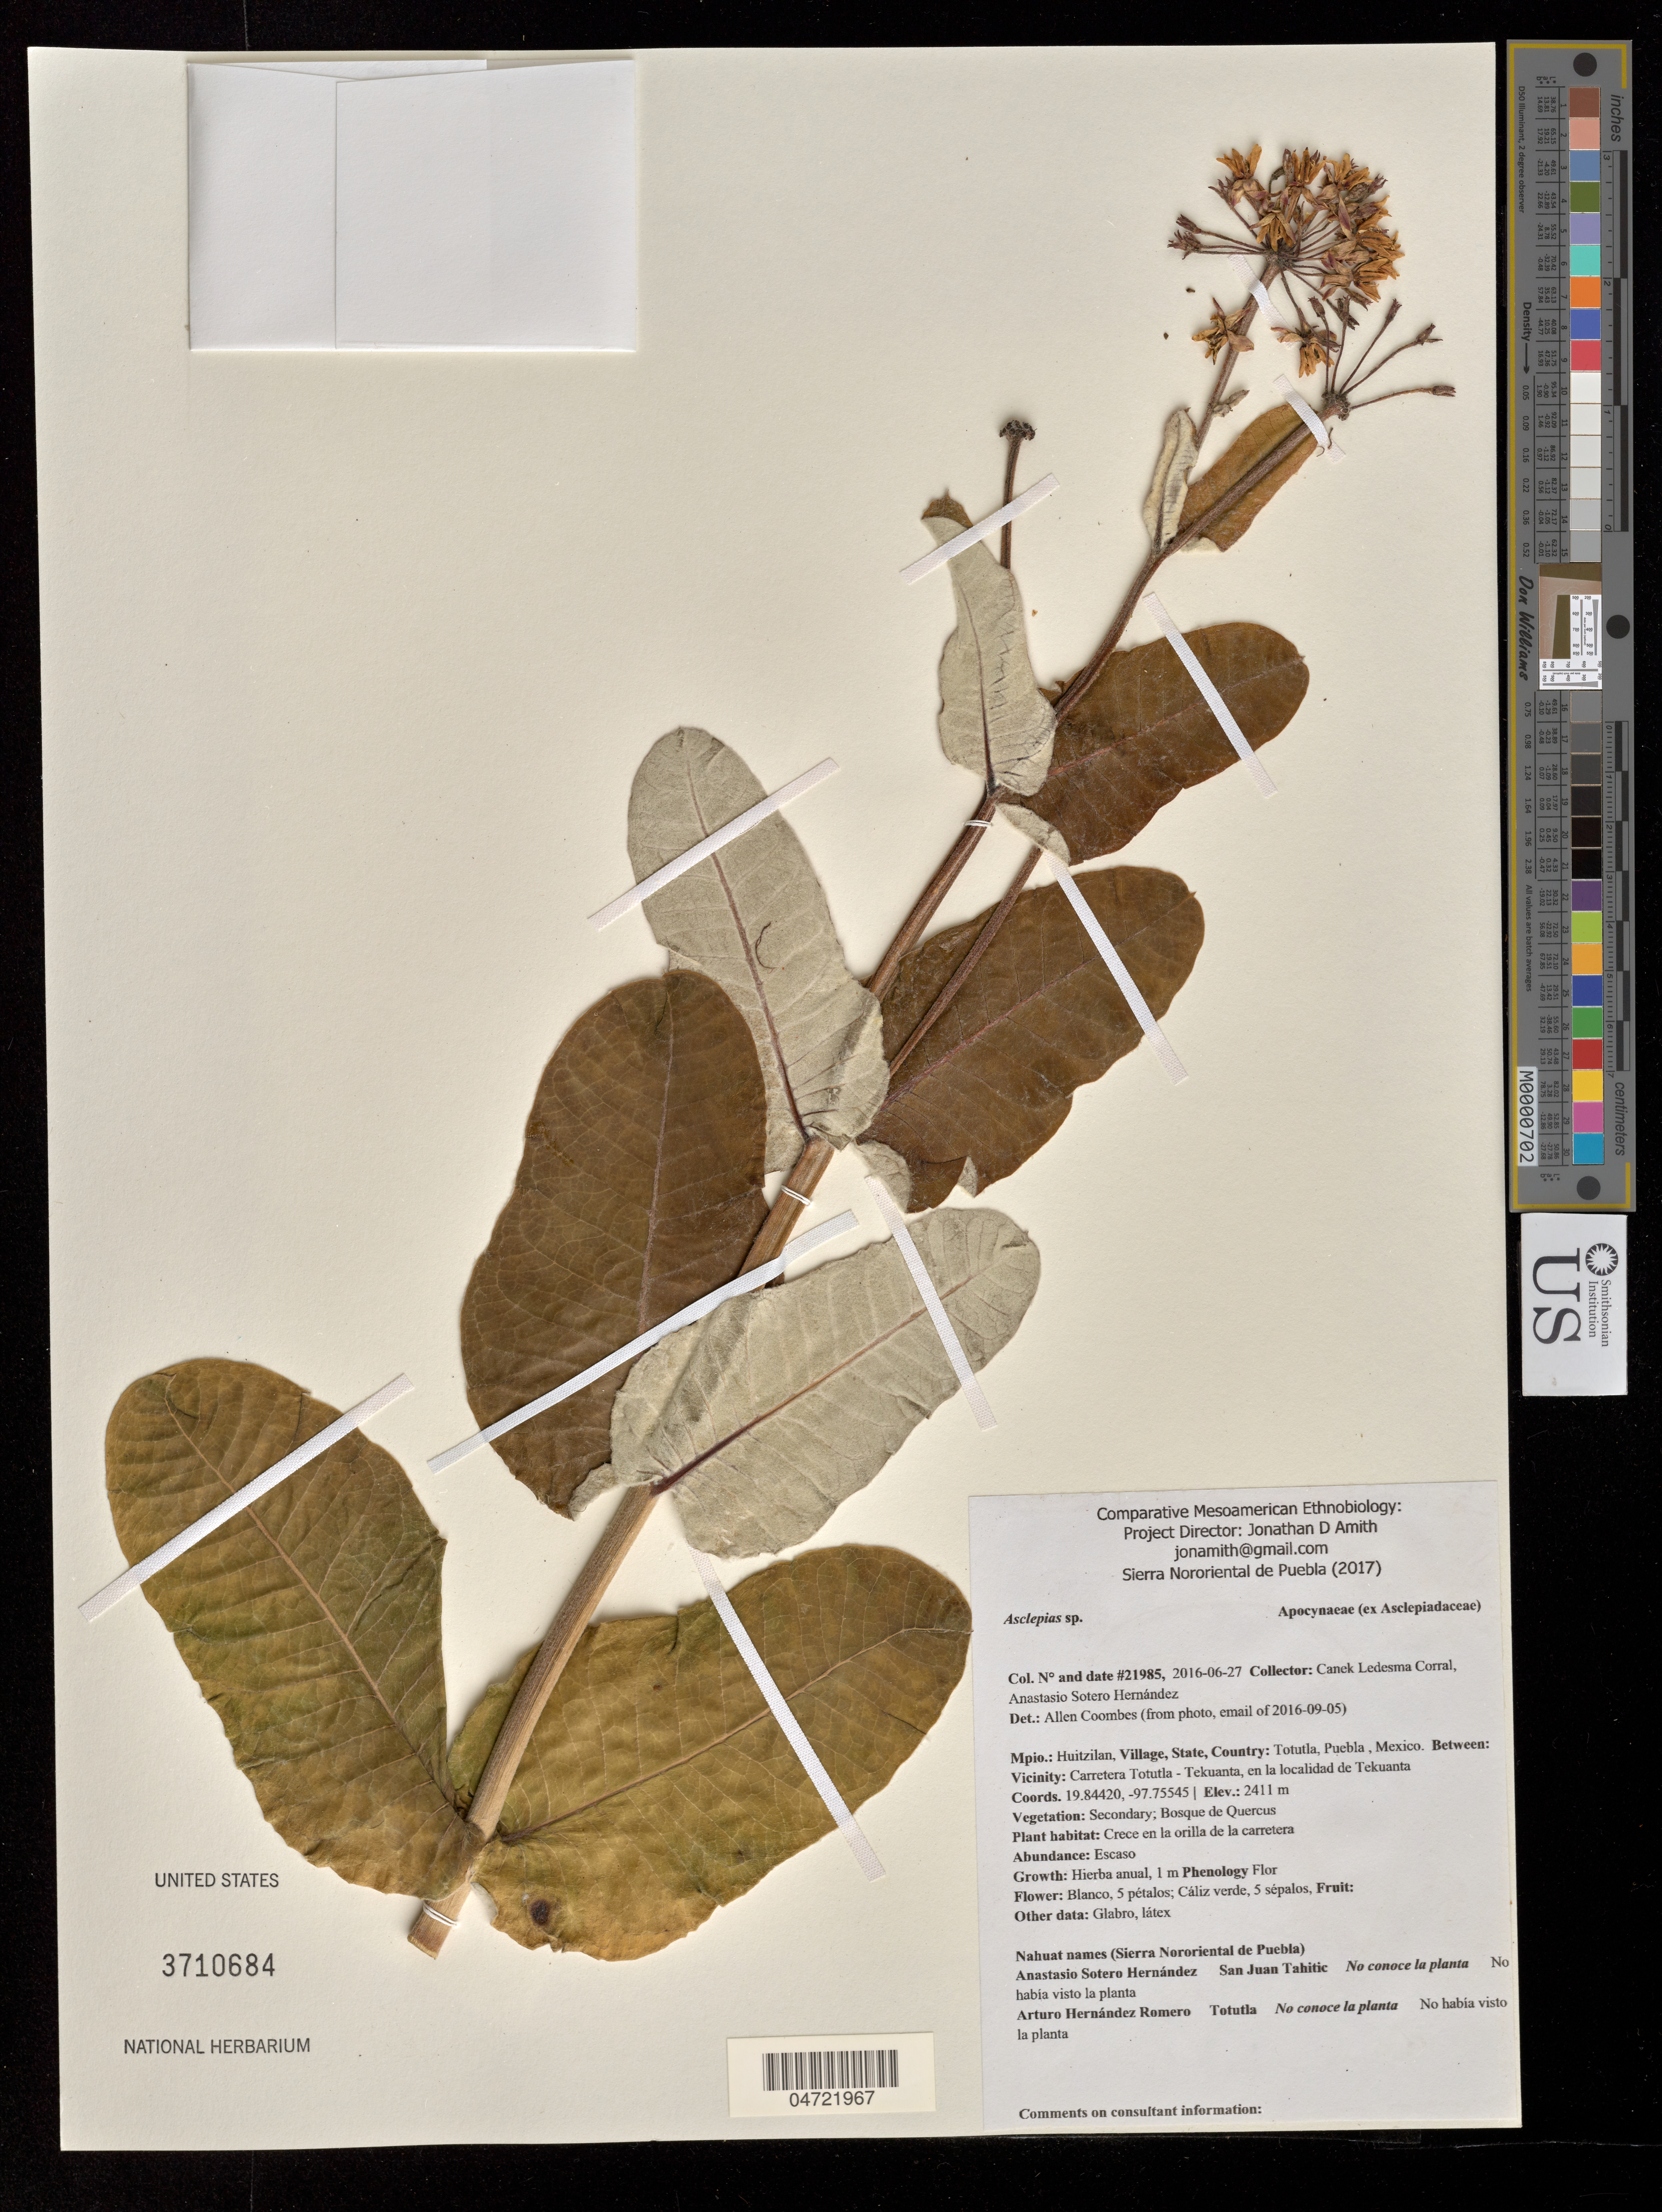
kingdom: Plantae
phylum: Tracheophyta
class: Magnoliopsida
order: Gentianales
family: Apocynaceae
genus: Asclepias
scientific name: Asclepias sp.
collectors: Canek Ledesma C. & A. Sotero H.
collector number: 21985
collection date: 2016-06-27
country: Mexico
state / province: Puebla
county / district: Huitzilan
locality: Carretera Totutla-Tekuanta, en la localidad de Tekuanta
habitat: Crece en la orilla de la carretera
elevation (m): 2411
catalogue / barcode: US 3710684